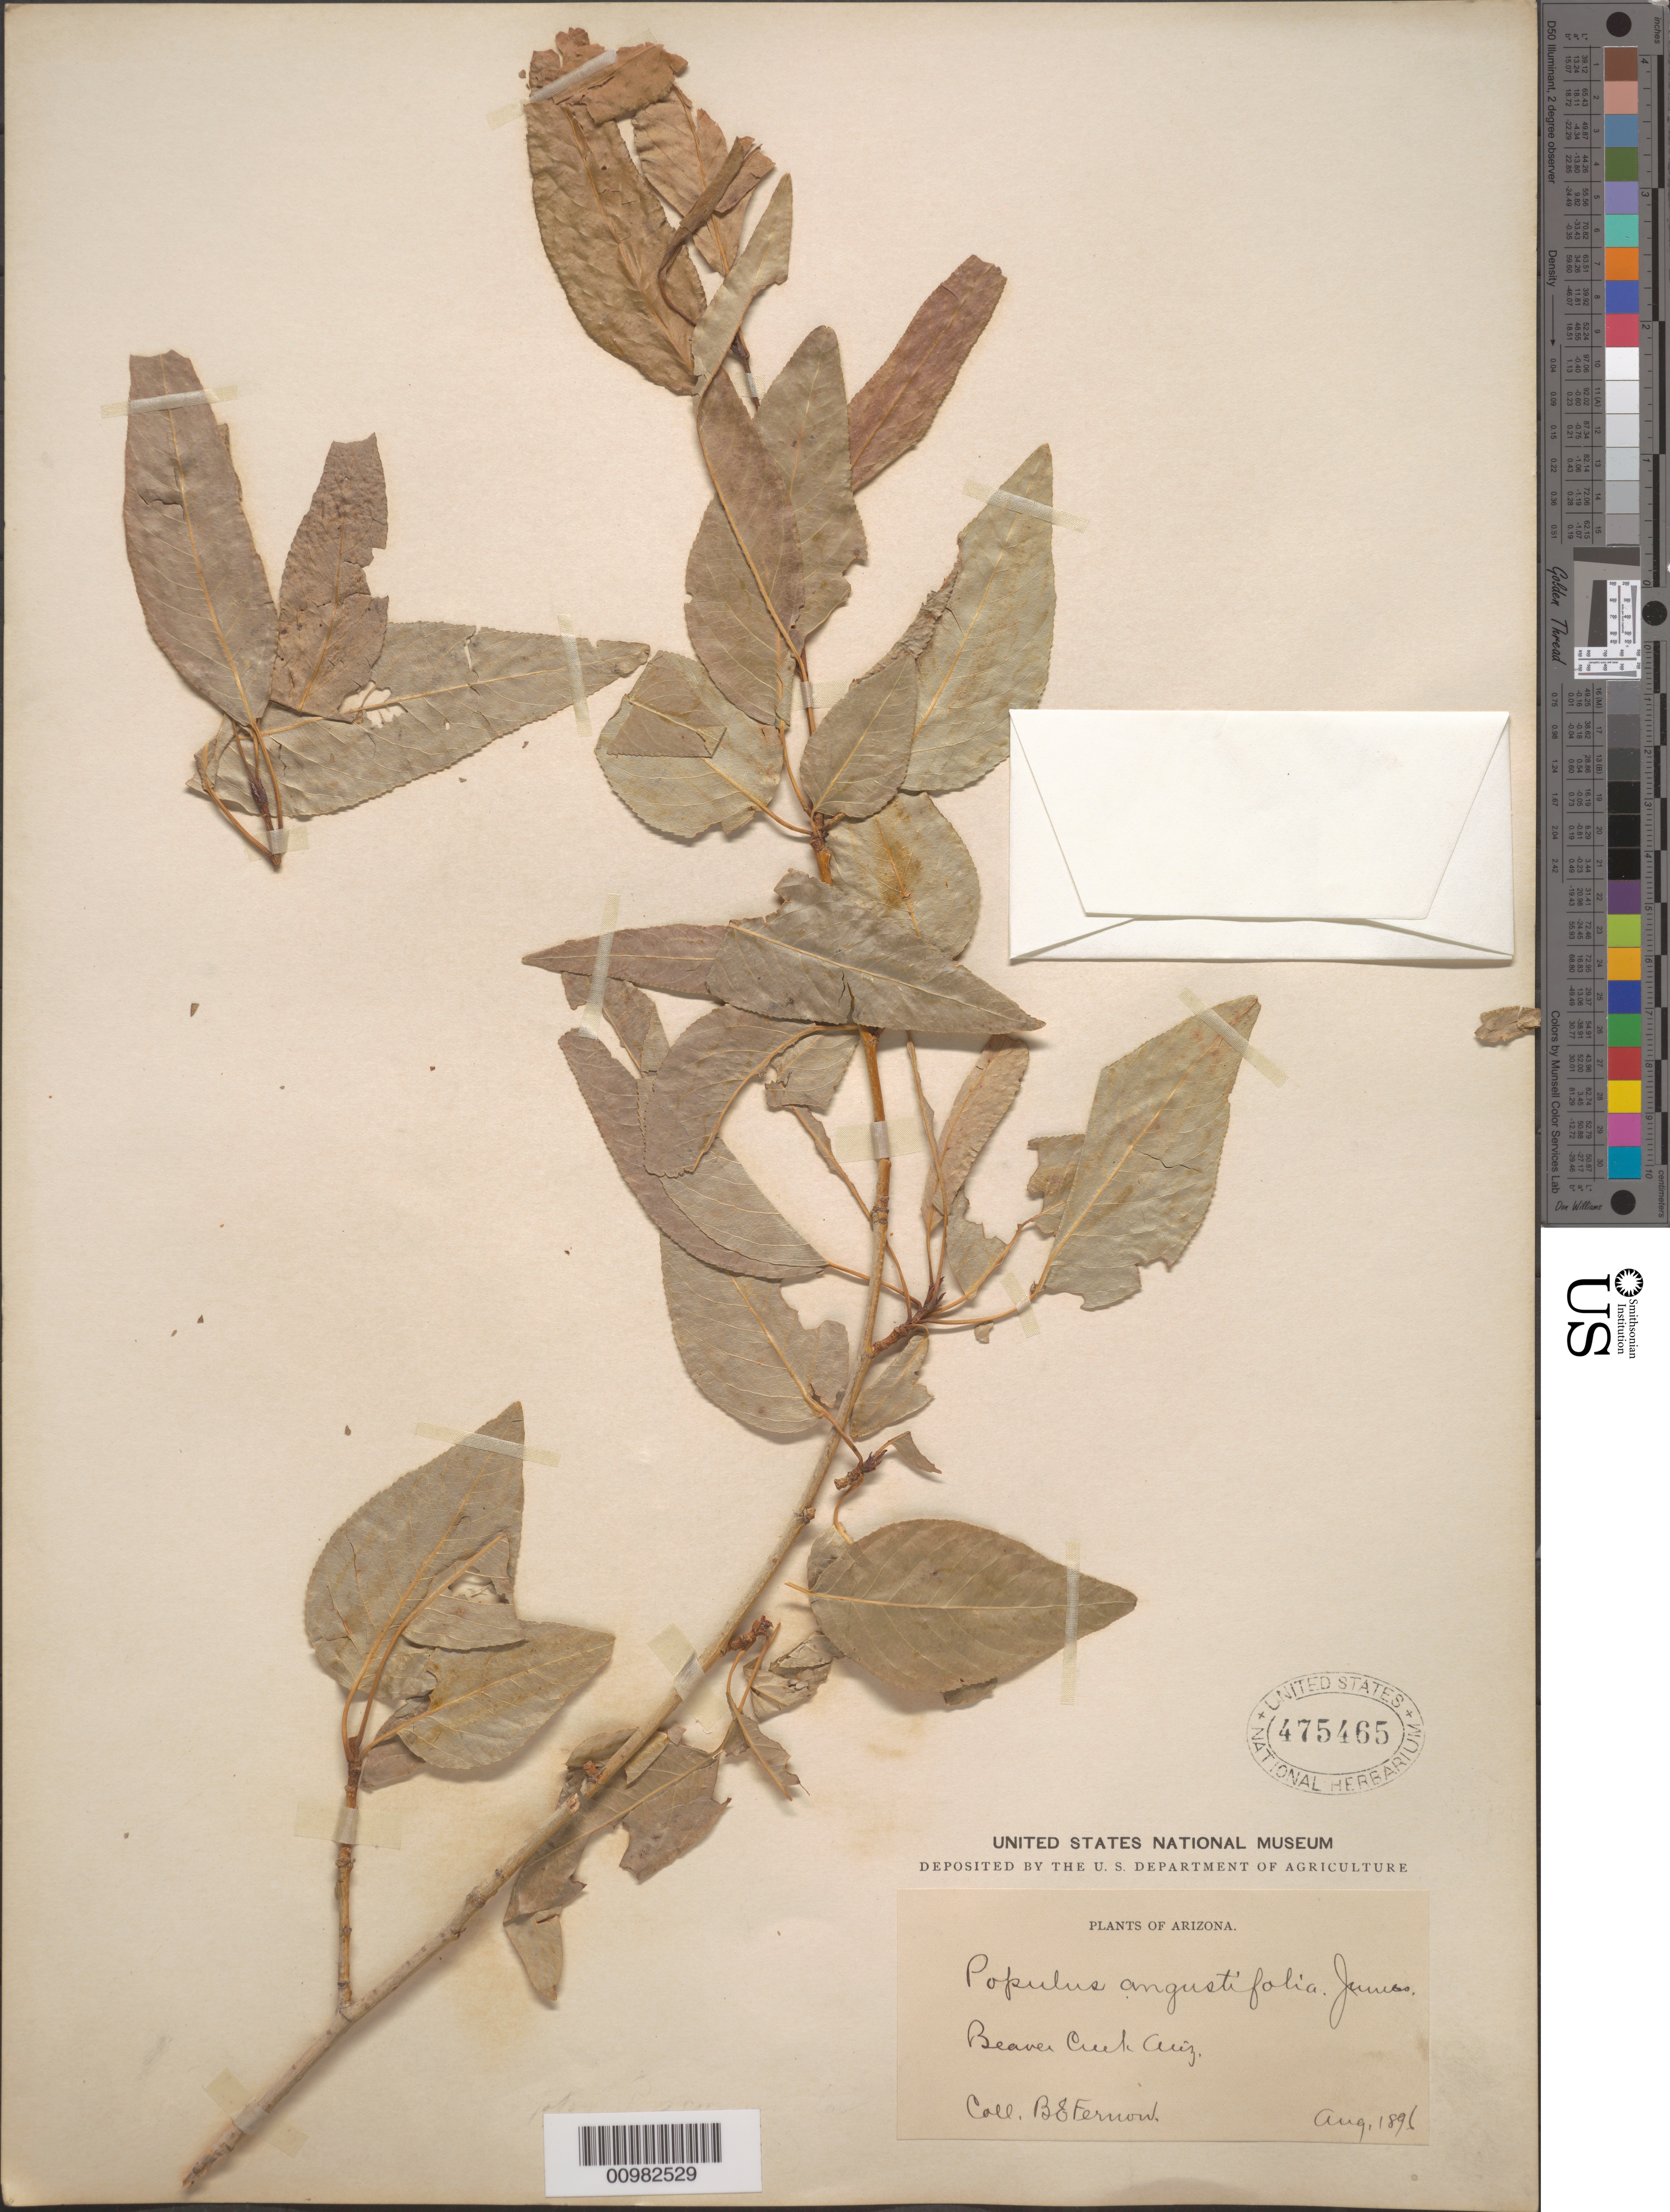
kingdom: Plantae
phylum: Tracheophyta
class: Magnoliopsida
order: Malpighiales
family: Salicaceae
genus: Populus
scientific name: Populus angustifolia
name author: E. James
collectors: B. E. Feruow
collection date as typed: Aug 1891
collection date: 1891-08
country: United States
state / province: Arizona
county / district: Yavapai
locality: Beaver Creek.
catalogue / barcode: US 475465